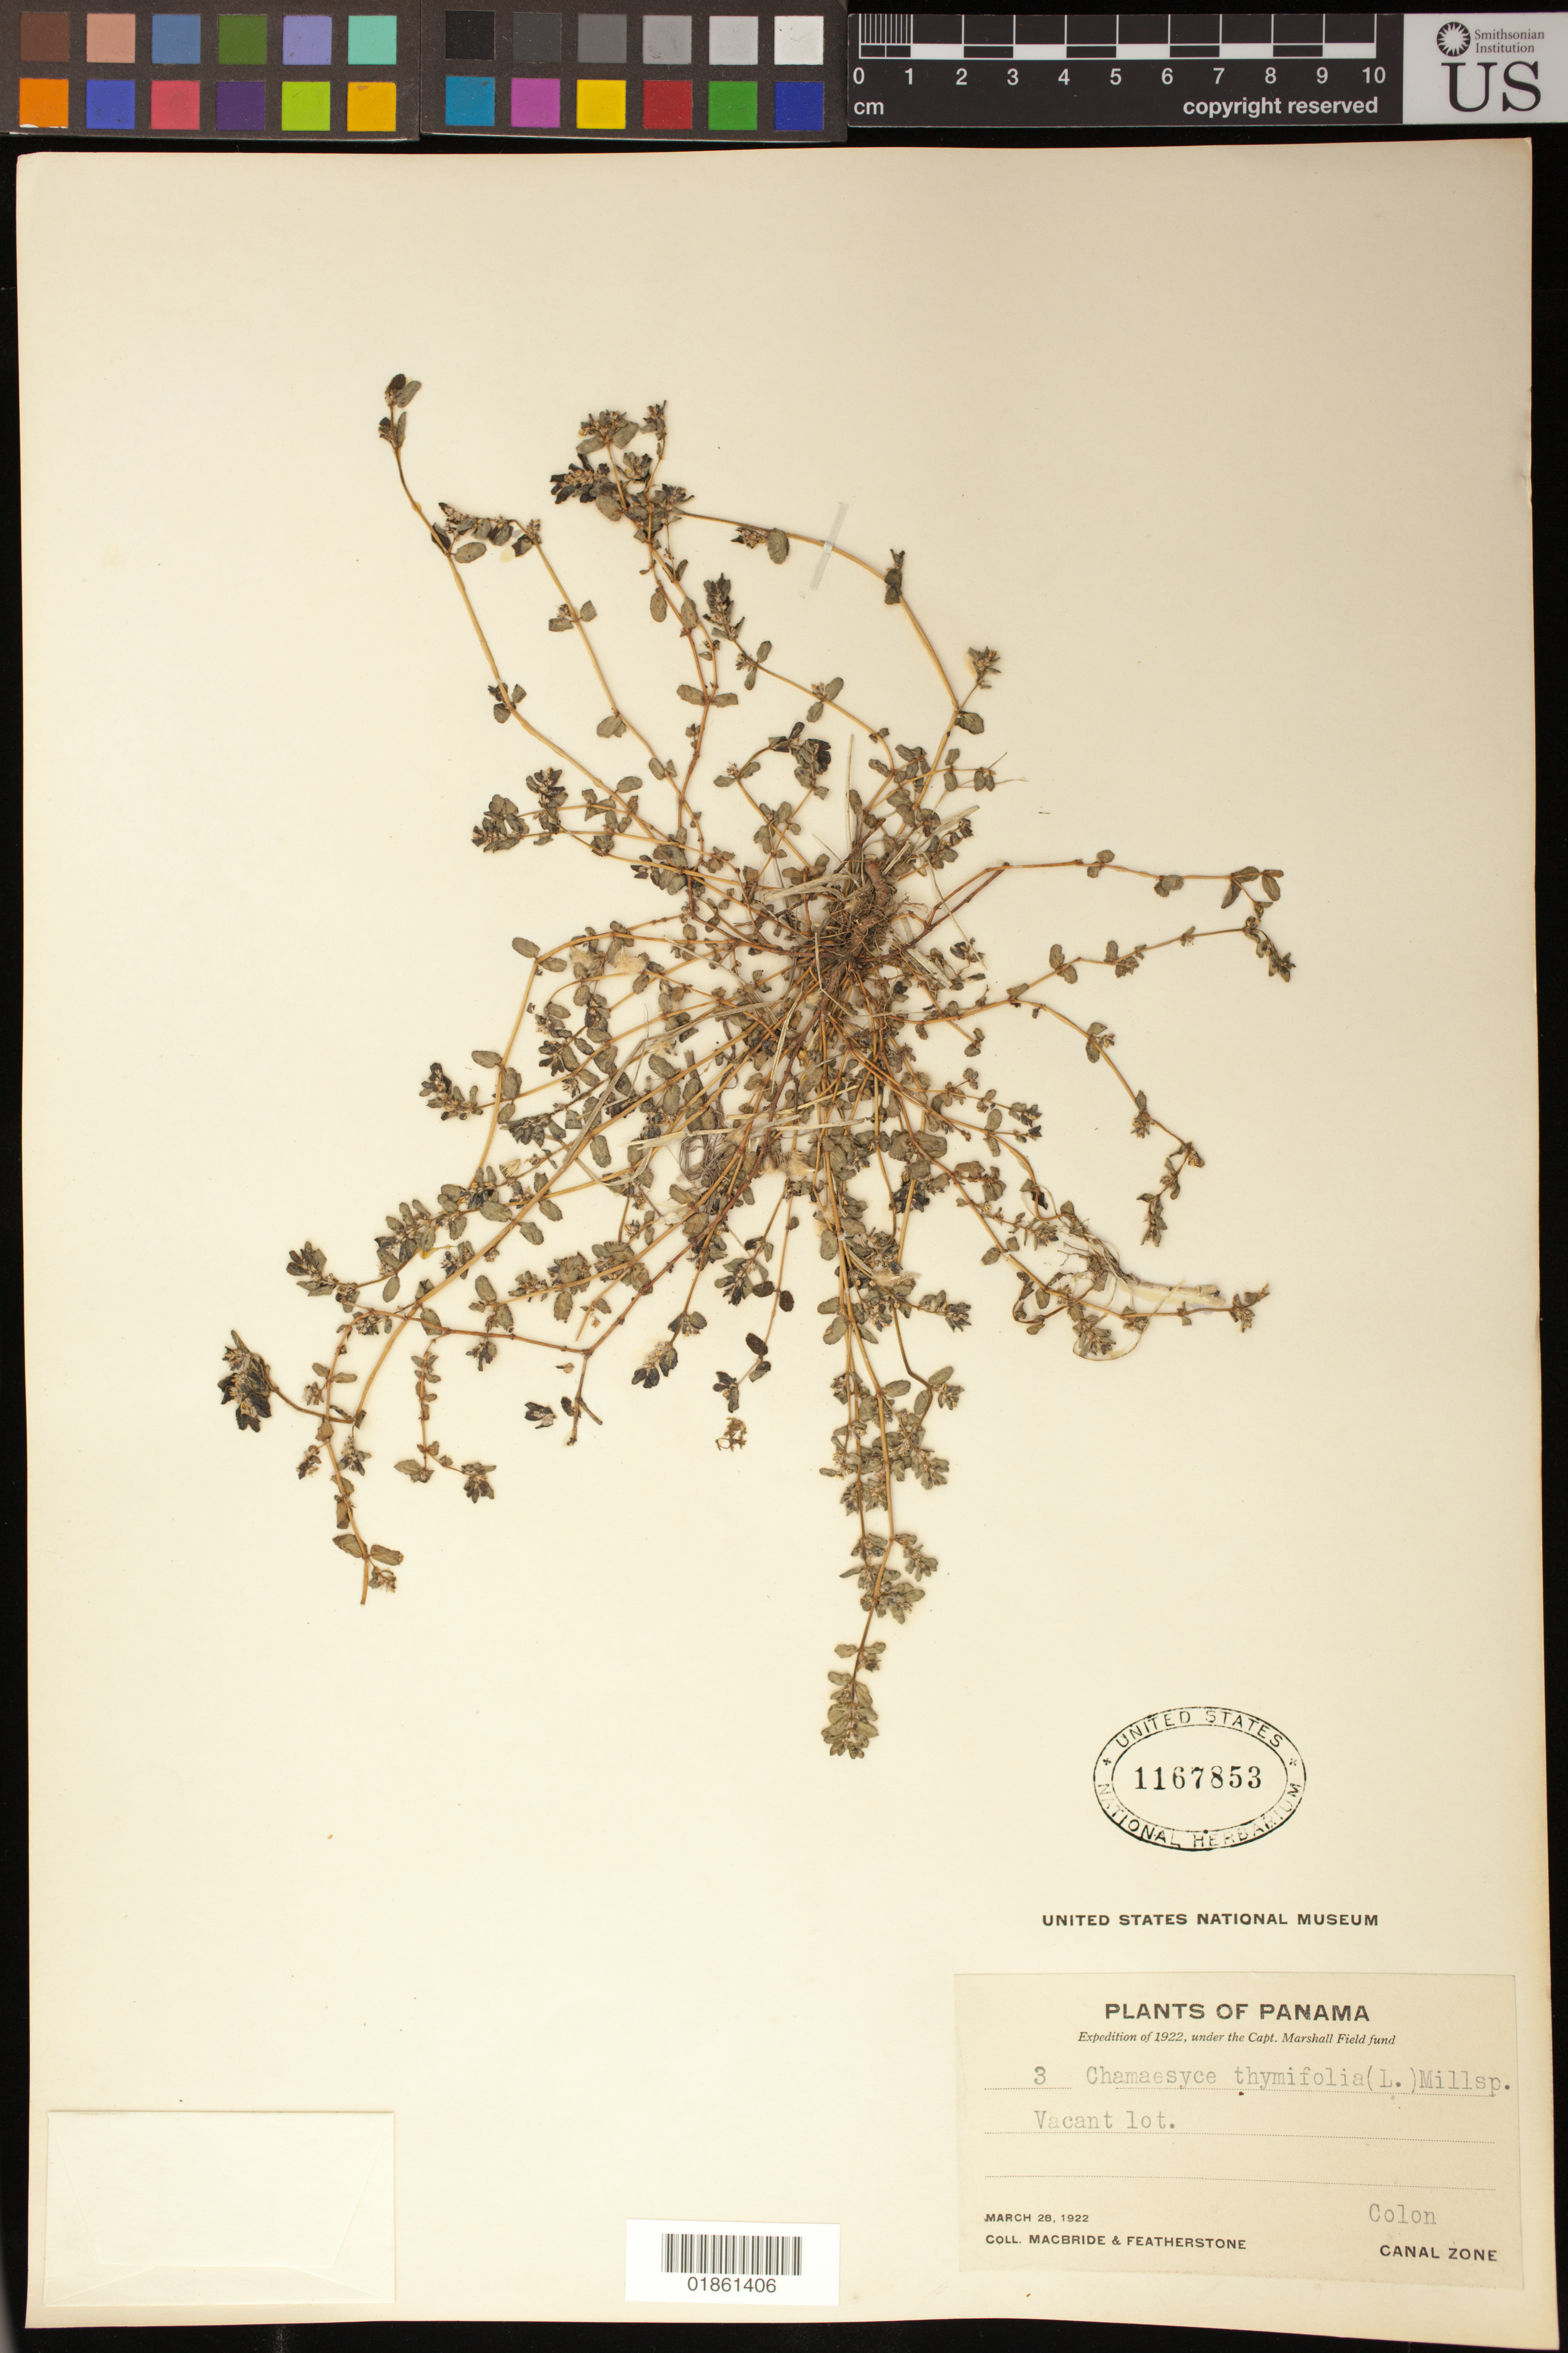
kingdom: Plantae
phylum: Tracheophyta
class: Magnoliopsida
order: Malpighiales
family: Euphorbiaceae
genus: Euphorbia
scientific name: Euphorbia thymifolia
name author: L.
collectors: Macbride, -- & -. Featherstone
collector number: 3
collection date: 1922-03-28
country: Panama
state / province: Colón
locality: Canal Zone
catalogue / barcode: US 1167853